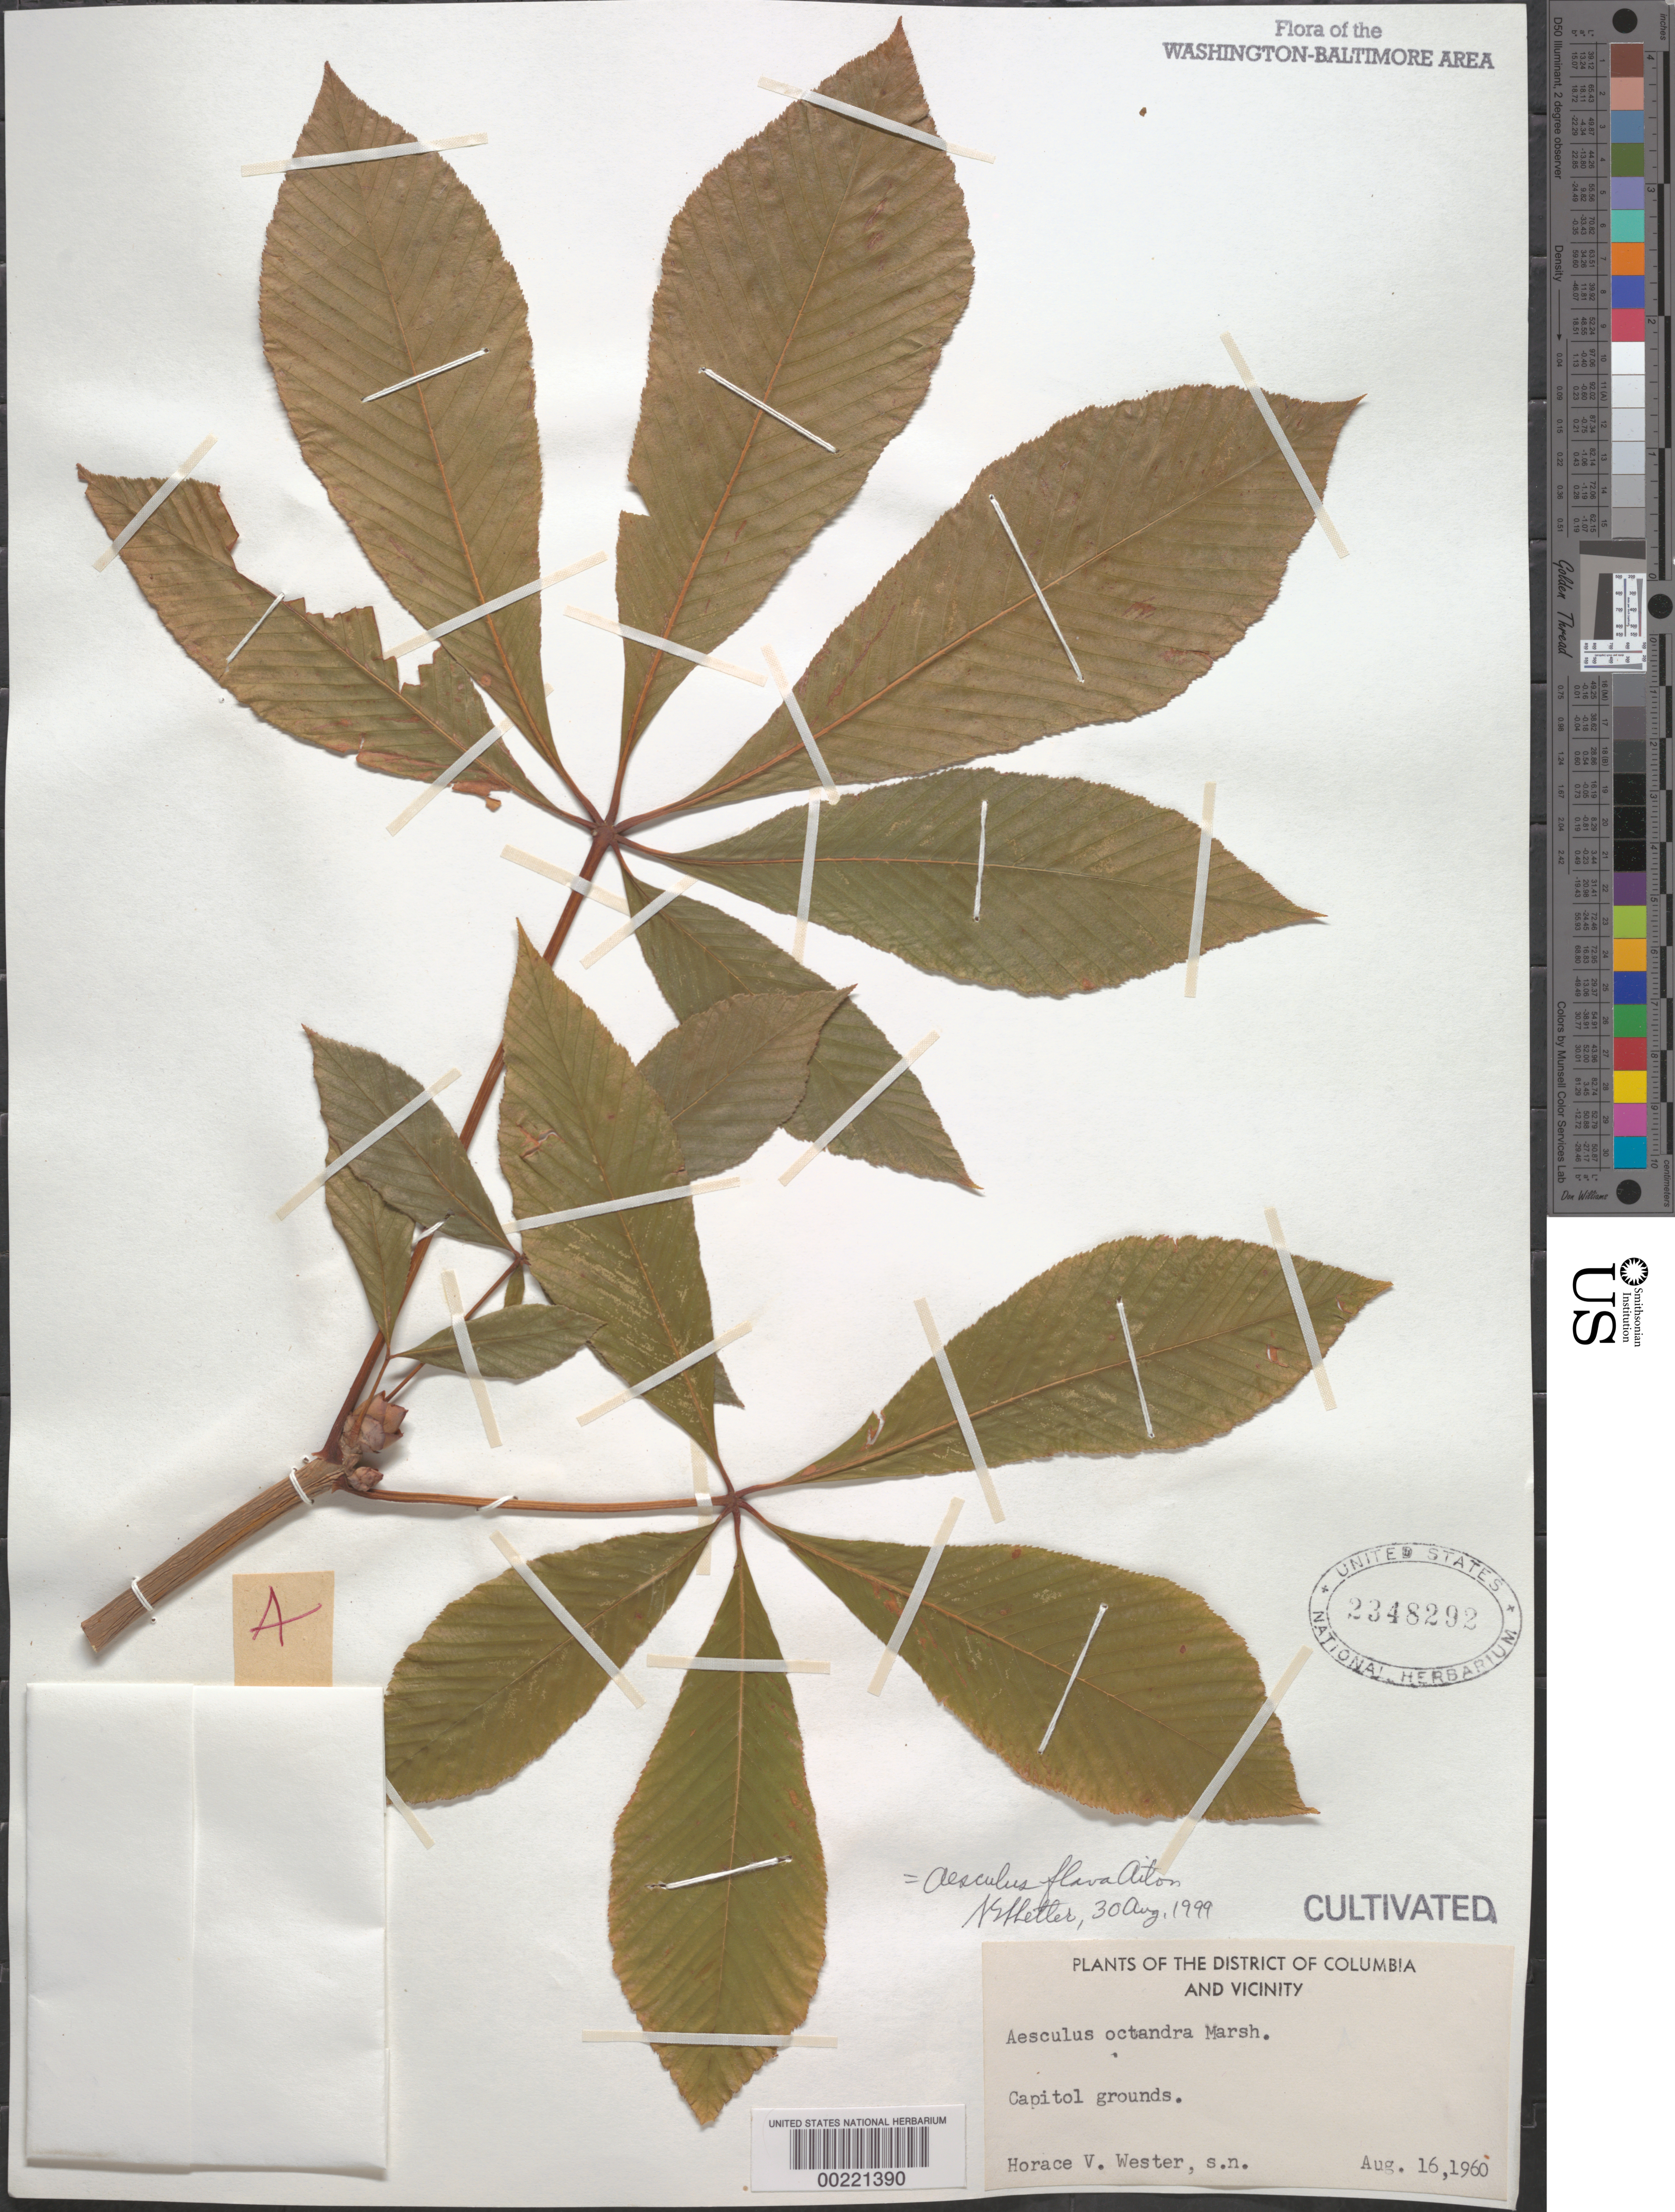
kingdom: Plantae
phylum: Tracheophyta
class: Magnoliopsida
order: Sapindales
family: Sapindaceae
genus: Aesculus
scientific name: Aesculus flava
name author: Sol.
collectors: H. V. Webster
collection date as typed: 16 Aug 1960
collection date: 1960-08-16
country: United States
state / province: District of Columbia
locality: Capitol grounds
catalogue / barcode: US 2348292